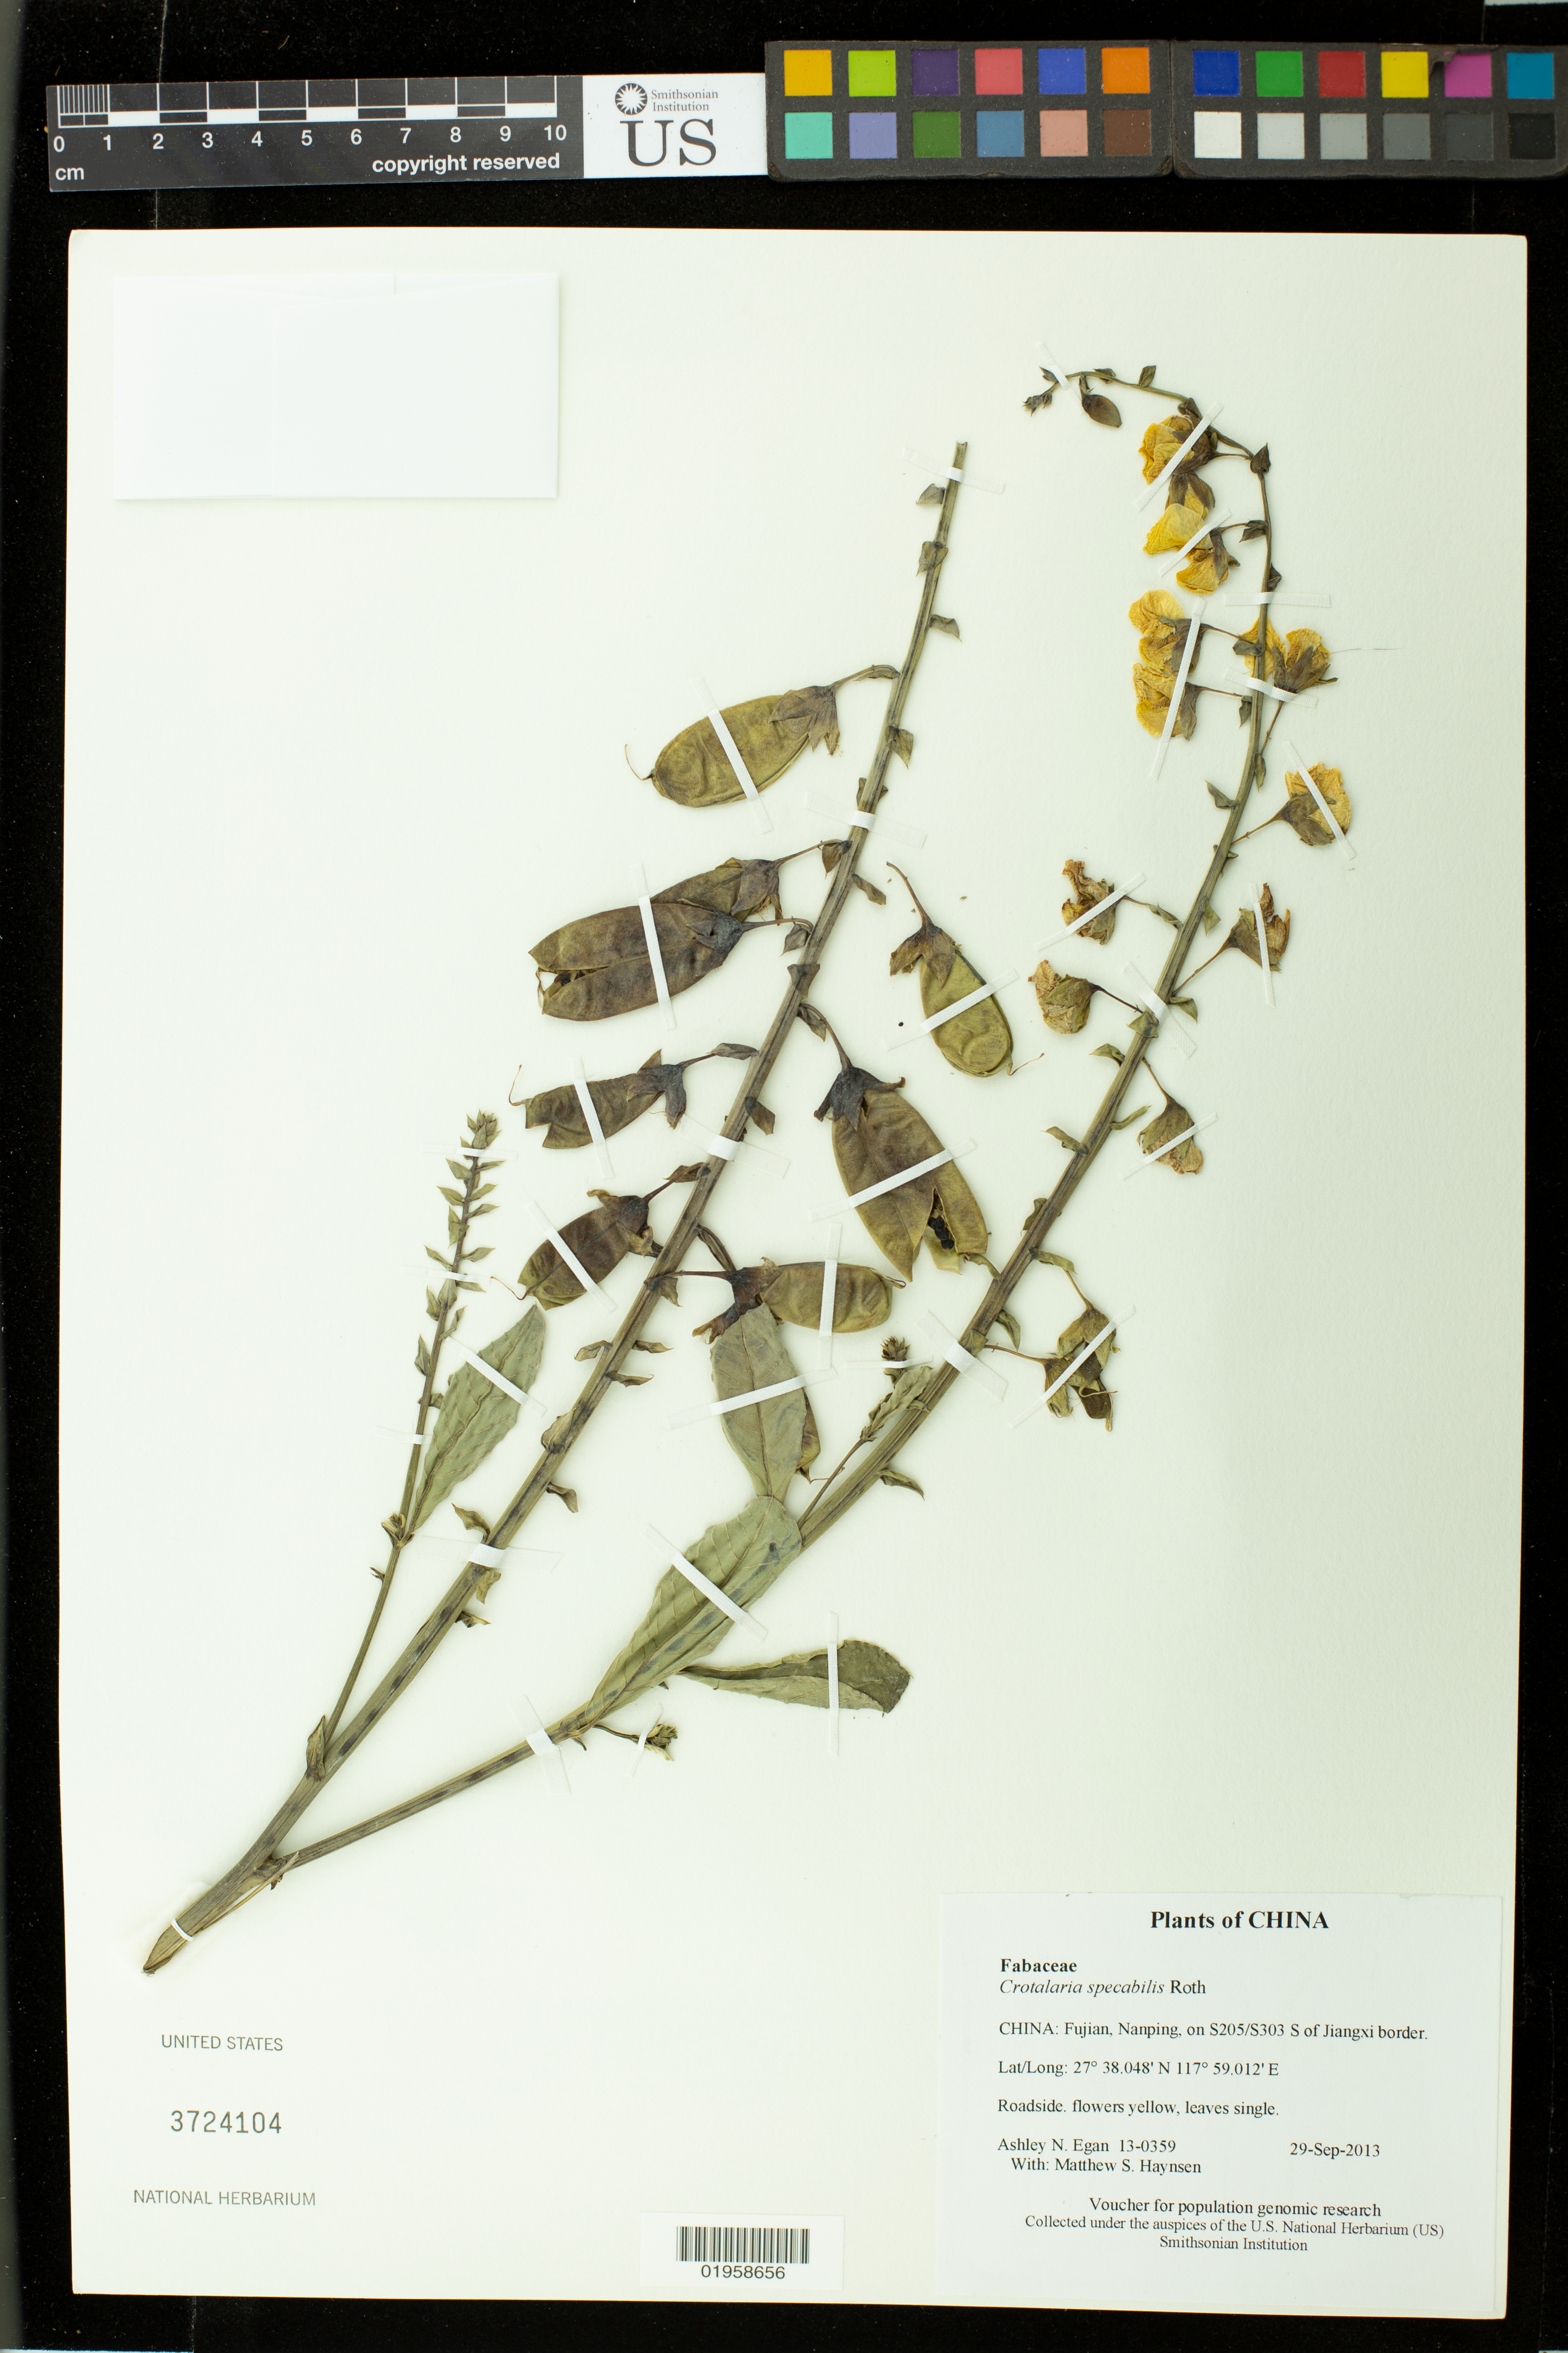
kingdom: Plantae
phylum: Tracheophyta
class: Magnoliopsida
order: Fabales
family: Fabaceae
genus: Crotalaria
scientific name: Crotalaria spectabilis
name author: Roth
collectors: A. N. Egan & M. Hansen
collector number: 13-0359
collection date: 2013-09-29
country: China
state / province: Fujian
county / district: Nanping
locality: on S205/S303 S of Jiangx border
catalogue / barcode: US 3724104